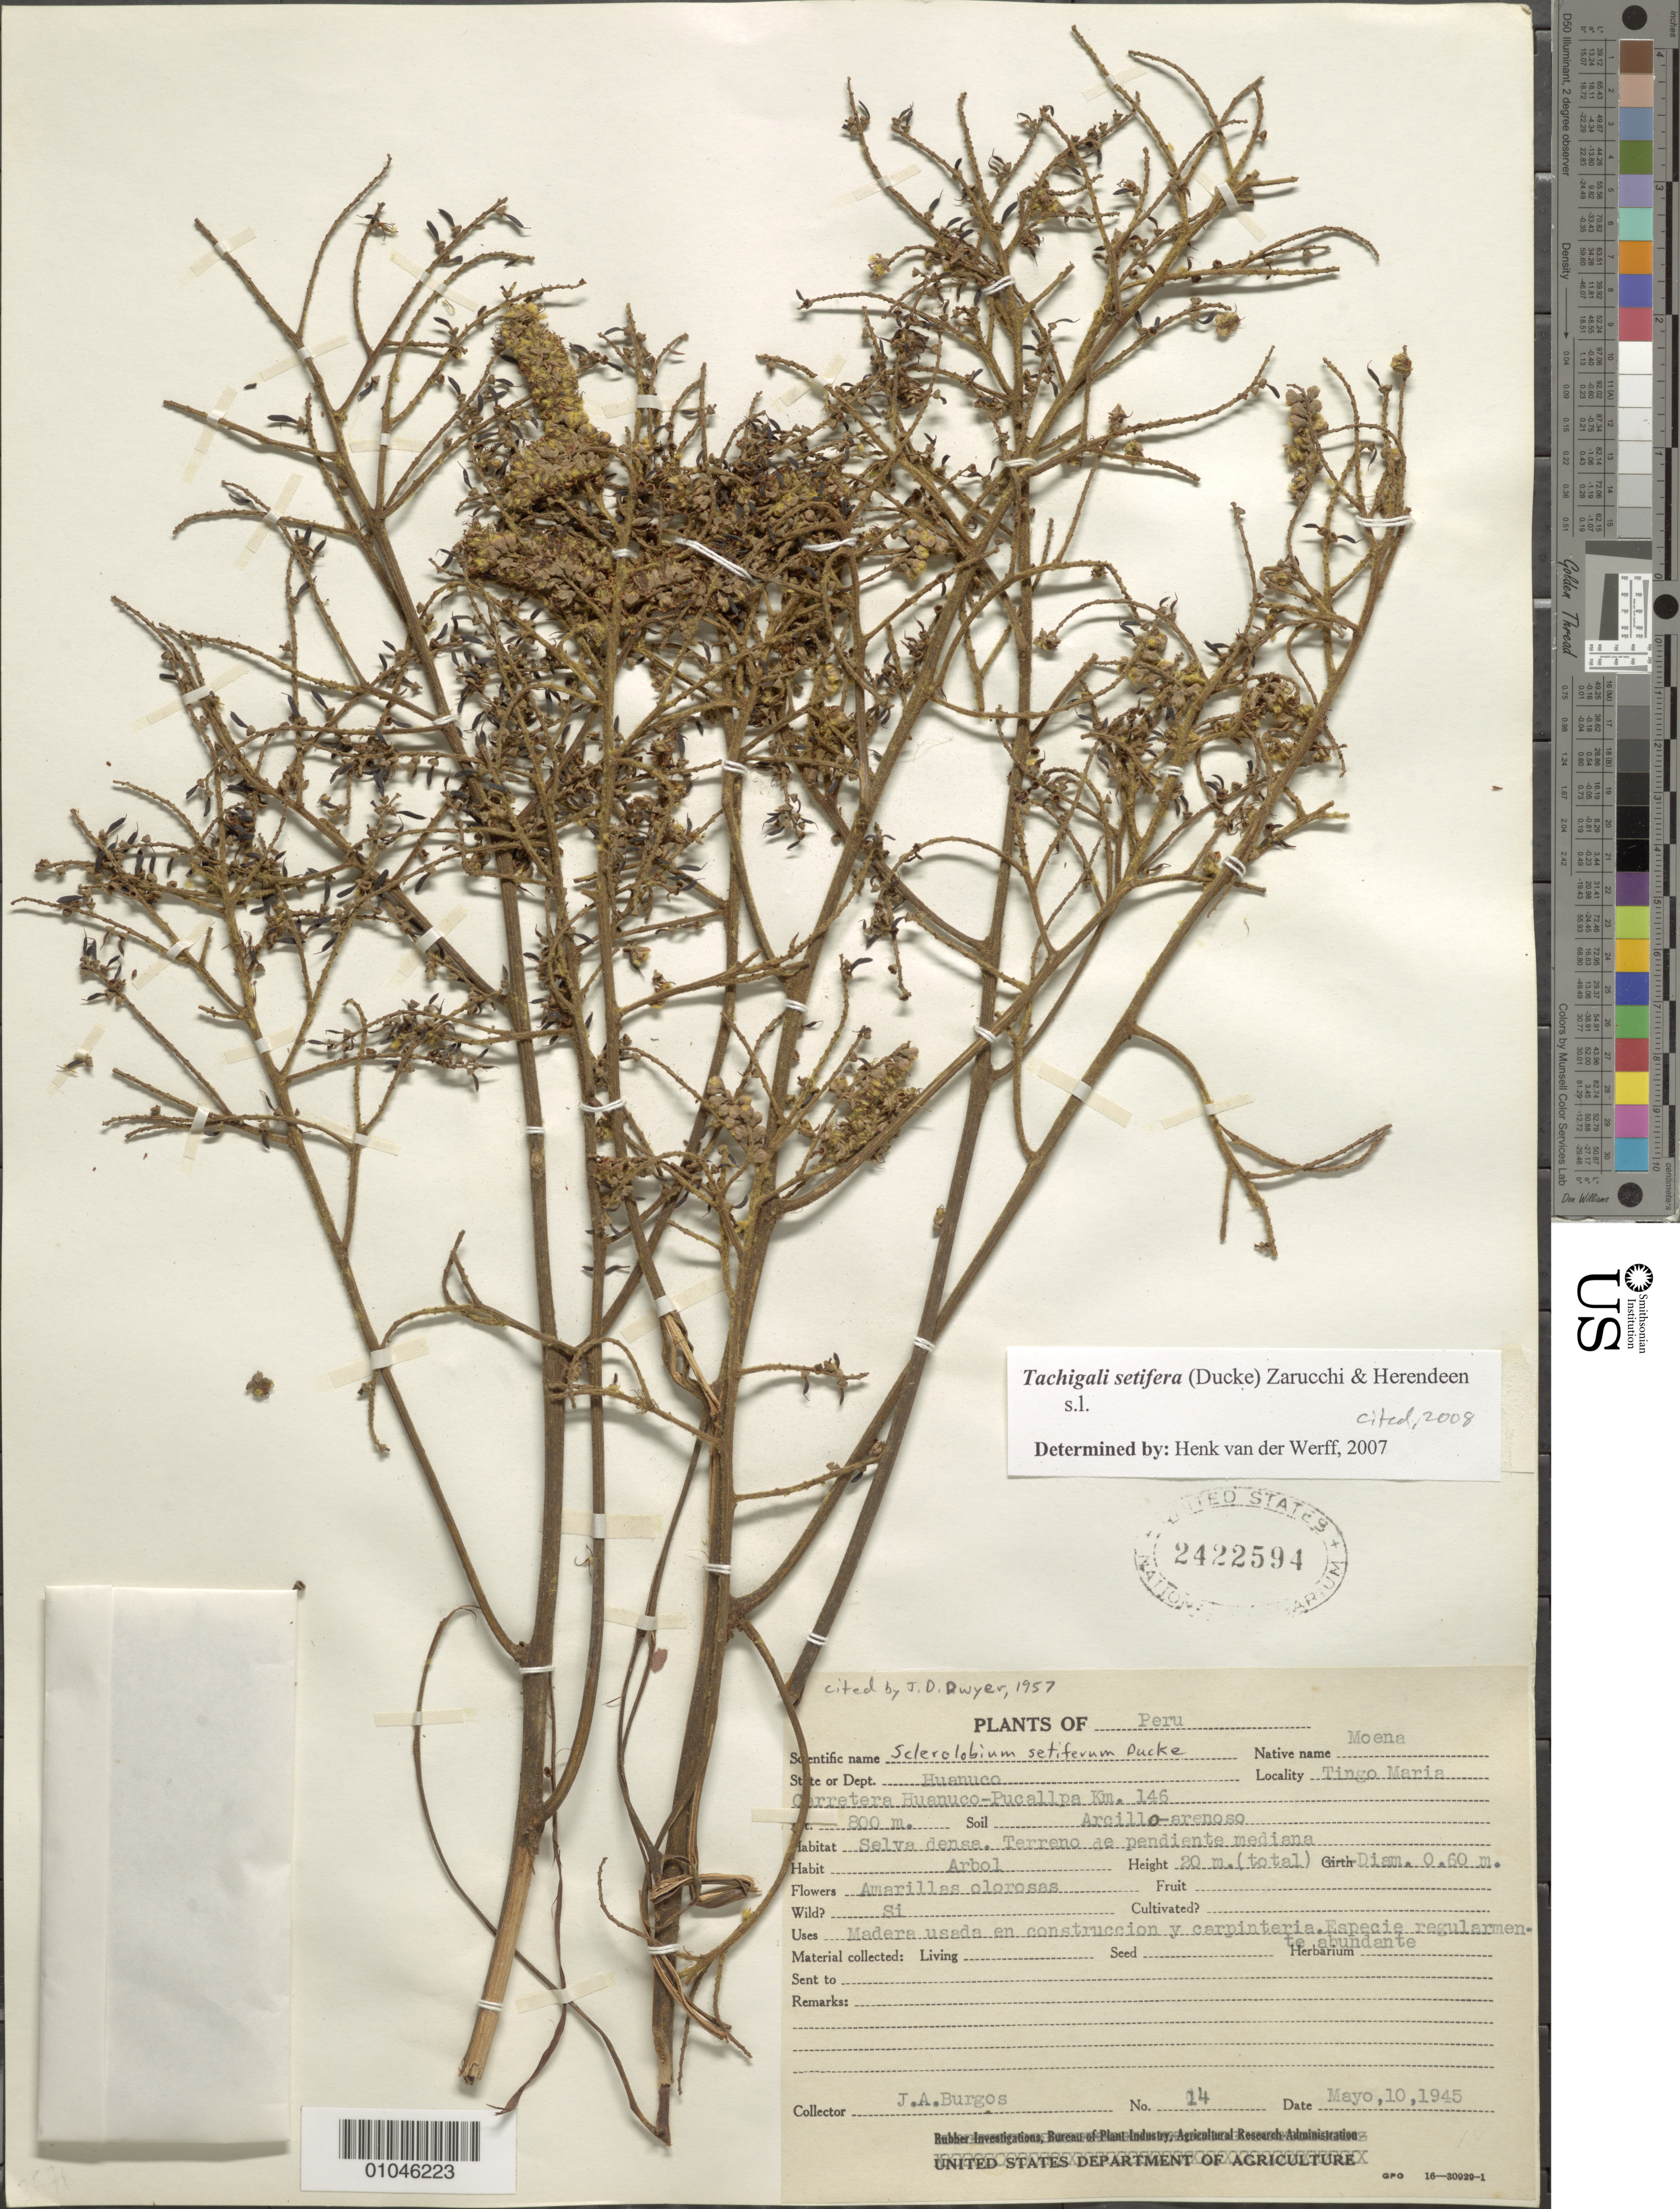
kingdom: Plantae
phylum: Tracheophyta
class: Magnoliopsida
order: Fabales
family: Fabaceae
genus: Tachigali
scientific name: Tachigali setifera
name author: (Ducke) Zarucchi & Herend.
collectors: J. Burgos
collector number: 14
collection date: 1945-05-10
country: Peru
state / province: Huánuco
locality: Tingo Maria Carretera Huanuco-Pucallpa Km 146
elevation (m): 800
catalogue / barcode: US 2422594